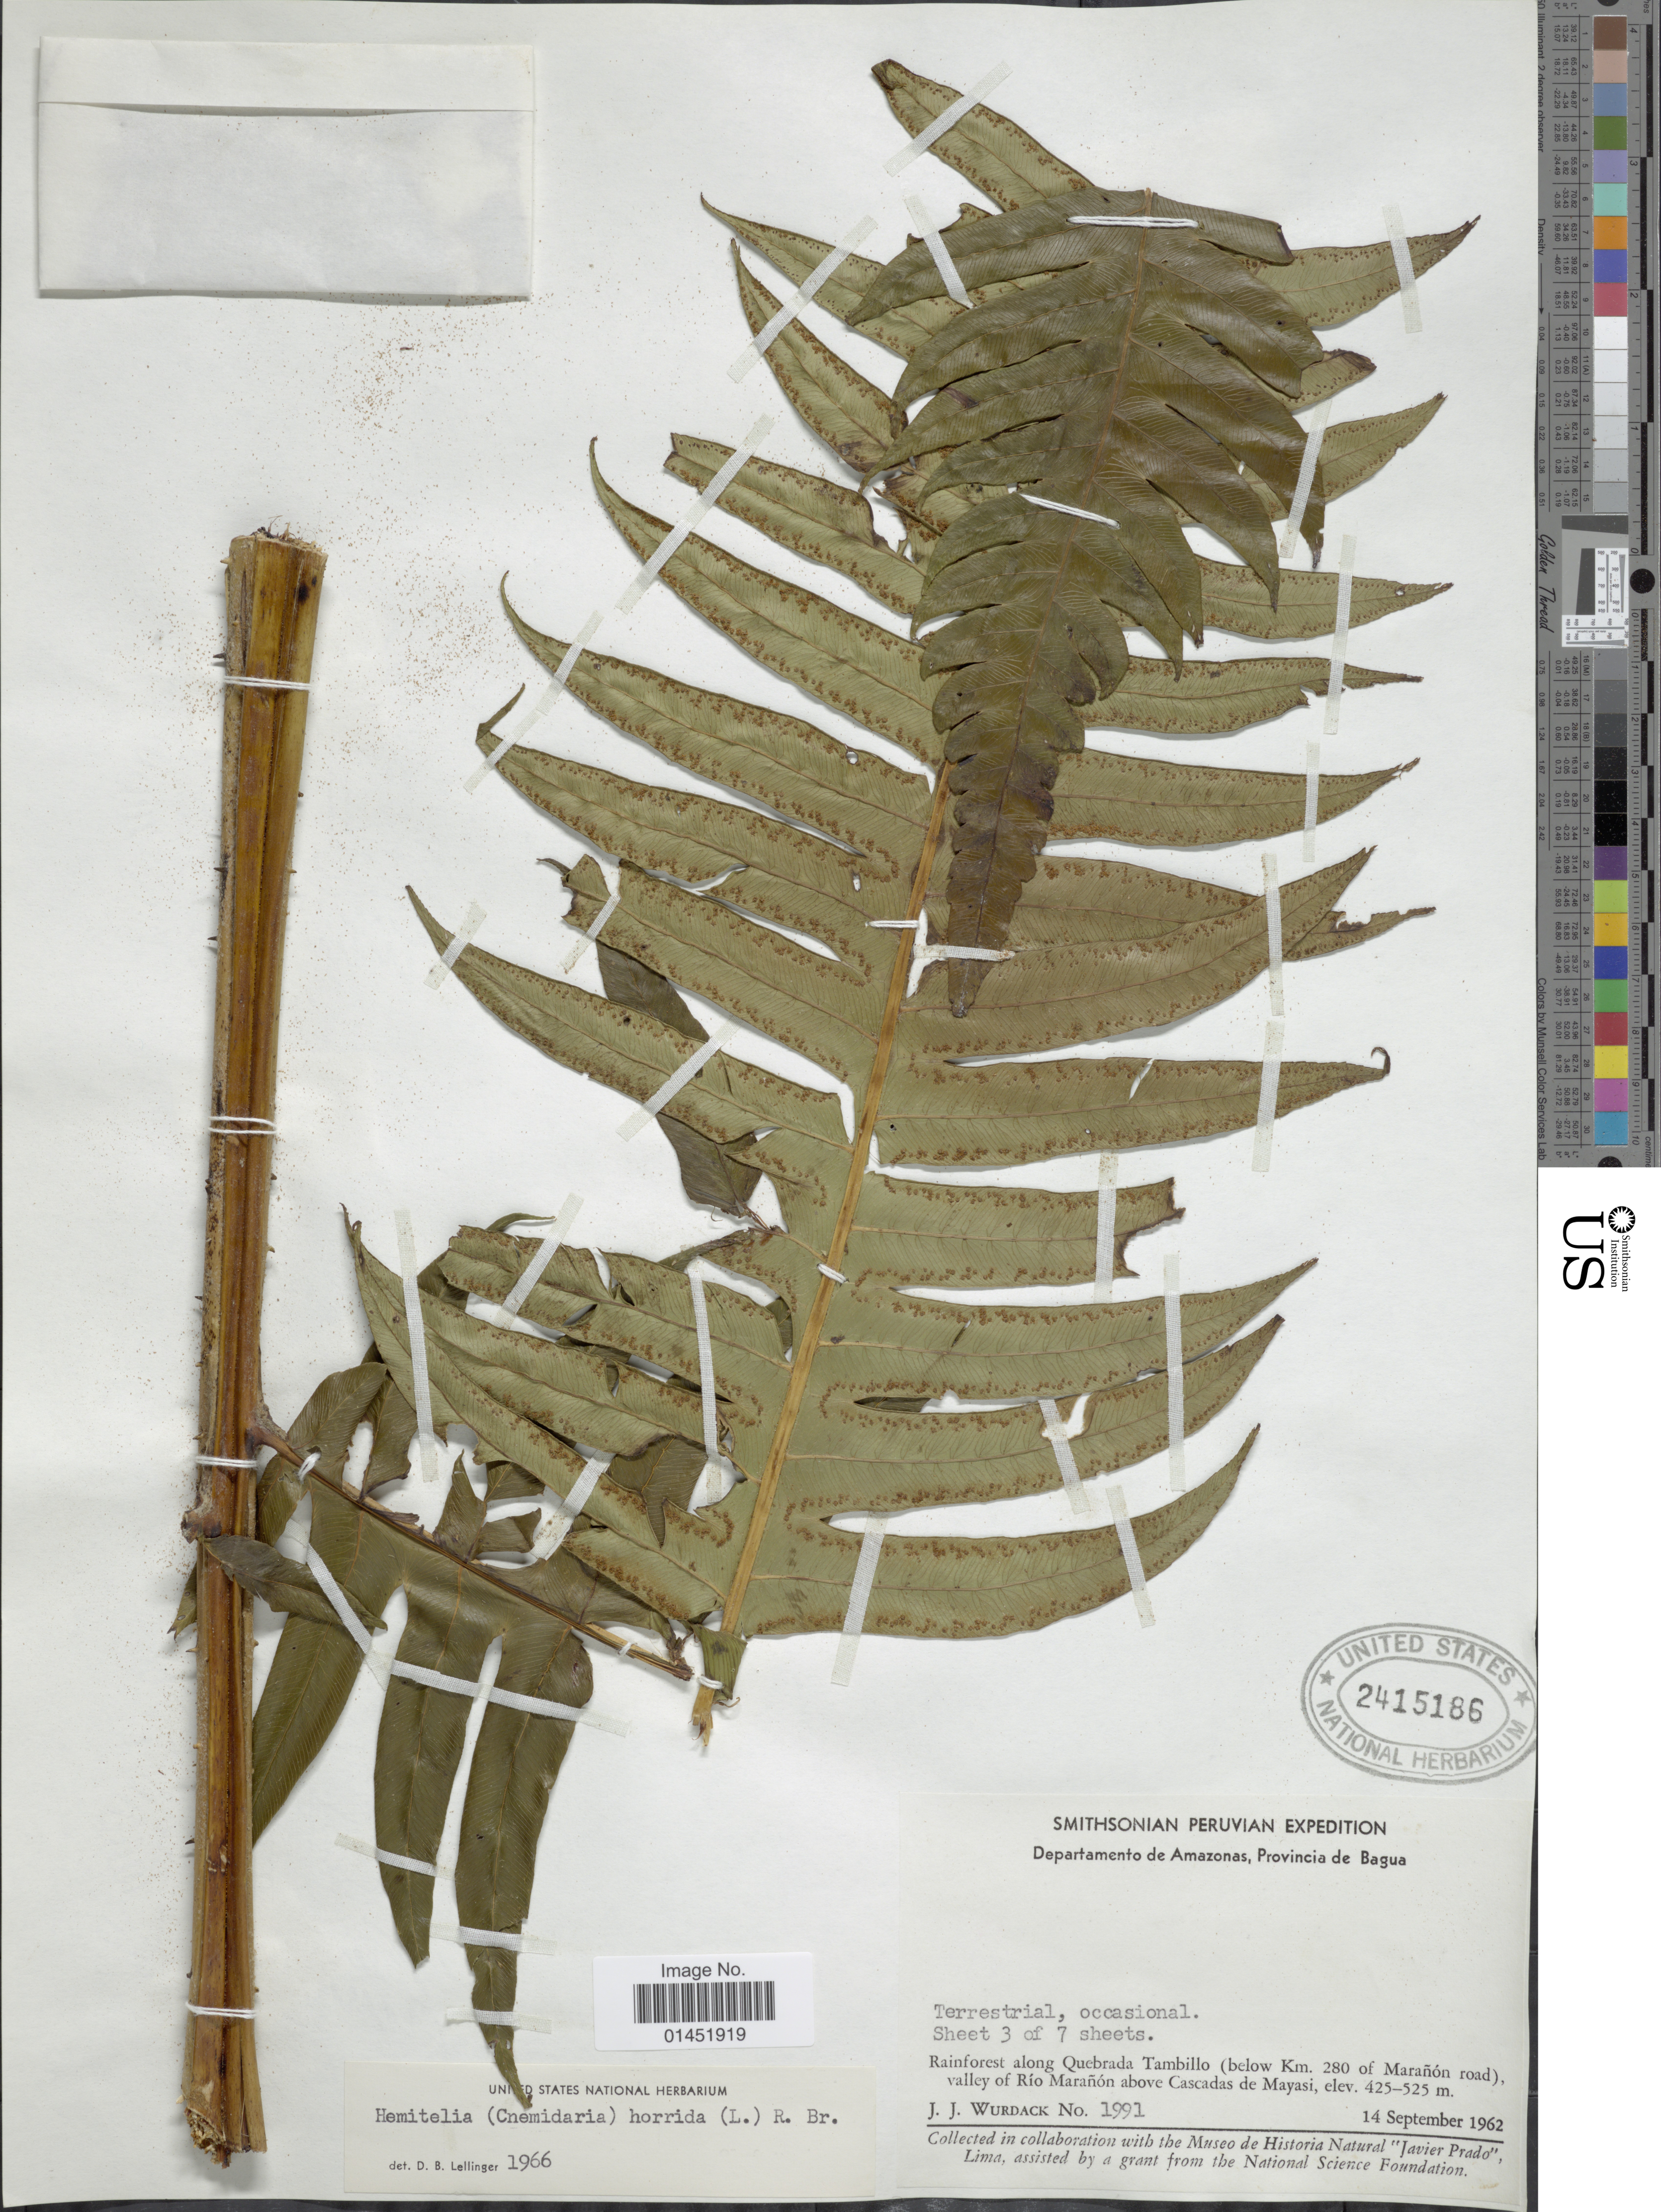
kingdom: Plantae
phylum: Tracheophyta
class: Polypodiopsida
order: Cyatheales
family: Cyatheaceae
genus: Cyathea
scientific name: Cyathea horrida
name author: (L.) Sm.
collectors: J. J. Wurdack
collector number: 1991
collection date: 1962-09-14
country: Peru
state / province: Amazonas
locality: Deparatamento de Amazonas, provincia de Bagua, Rainforest along Quebrada Tambillo (below Km. 280 of Marañón road), valley of Río Marañón above Cascadas de Mayasi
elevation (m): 425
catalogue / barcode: US 2415186